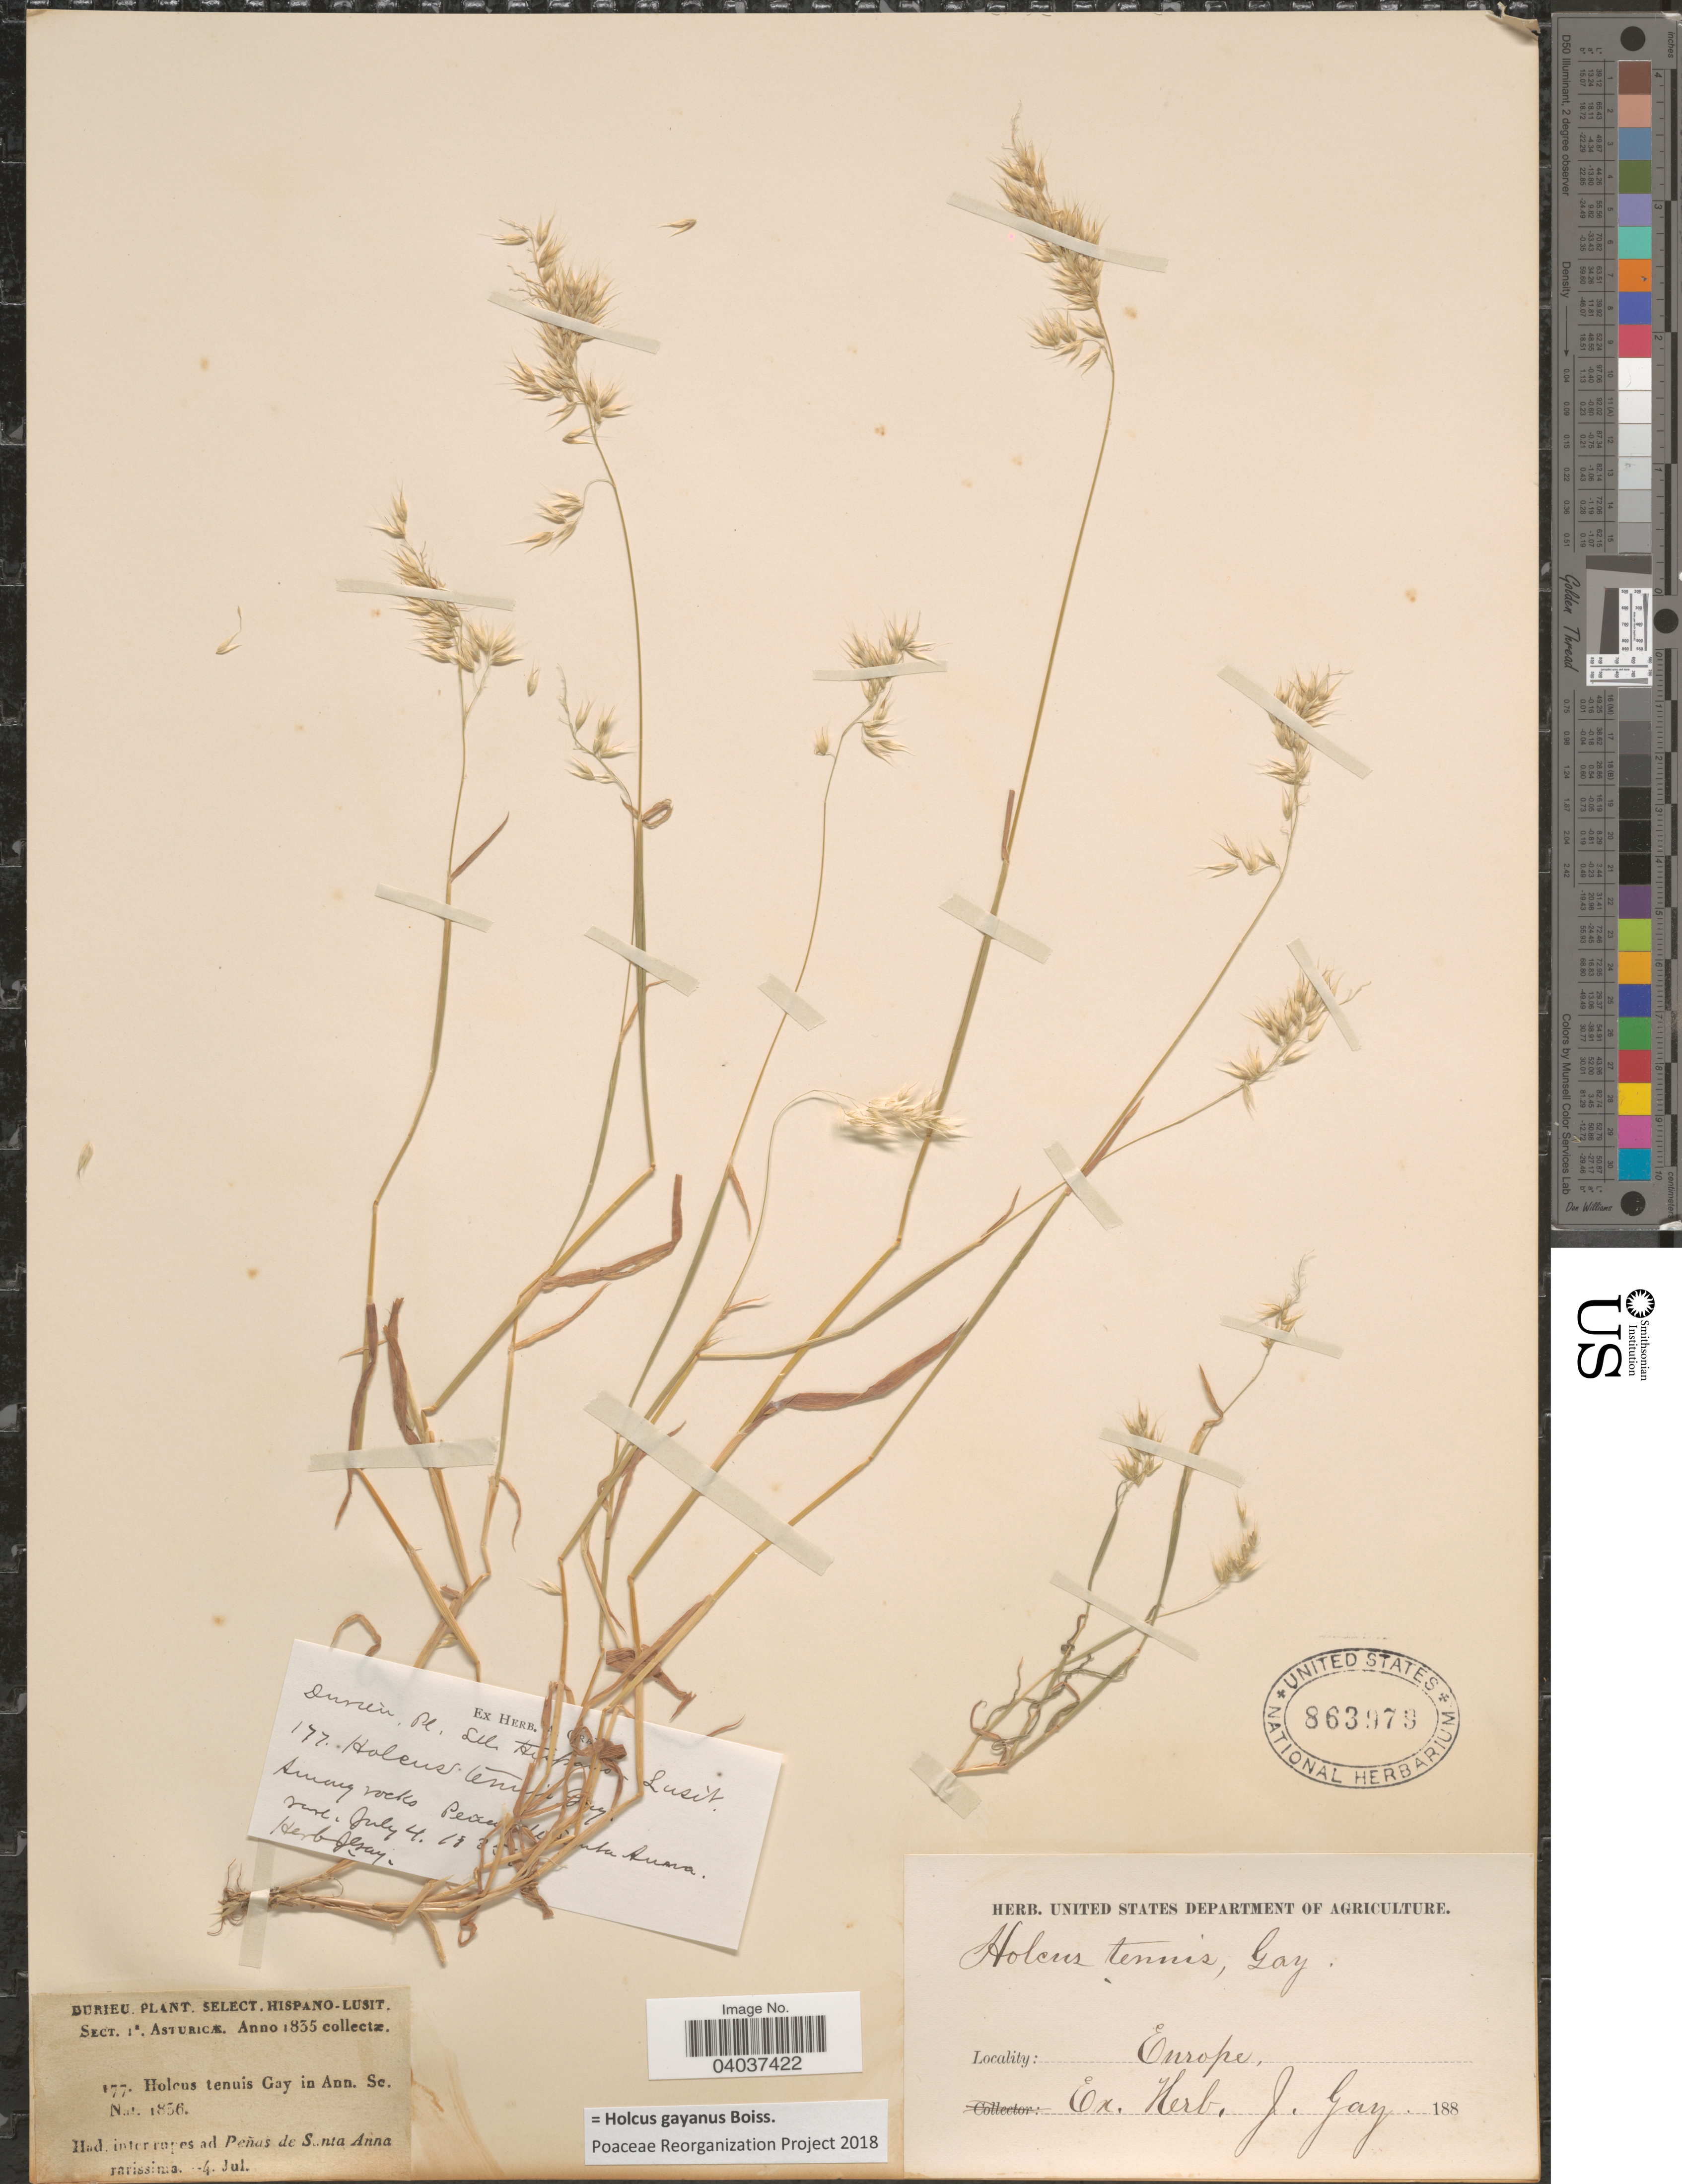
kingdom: Plantae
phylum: Tracheophyta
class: Liliopsida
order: Poales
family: Poaceae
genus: Holcus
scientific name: Holcus gayanus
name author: Boiss.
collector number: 177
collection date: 1835-07-04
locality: Inter rupes ad Peñas Santa Anna. Europe.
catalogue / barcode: US 863978